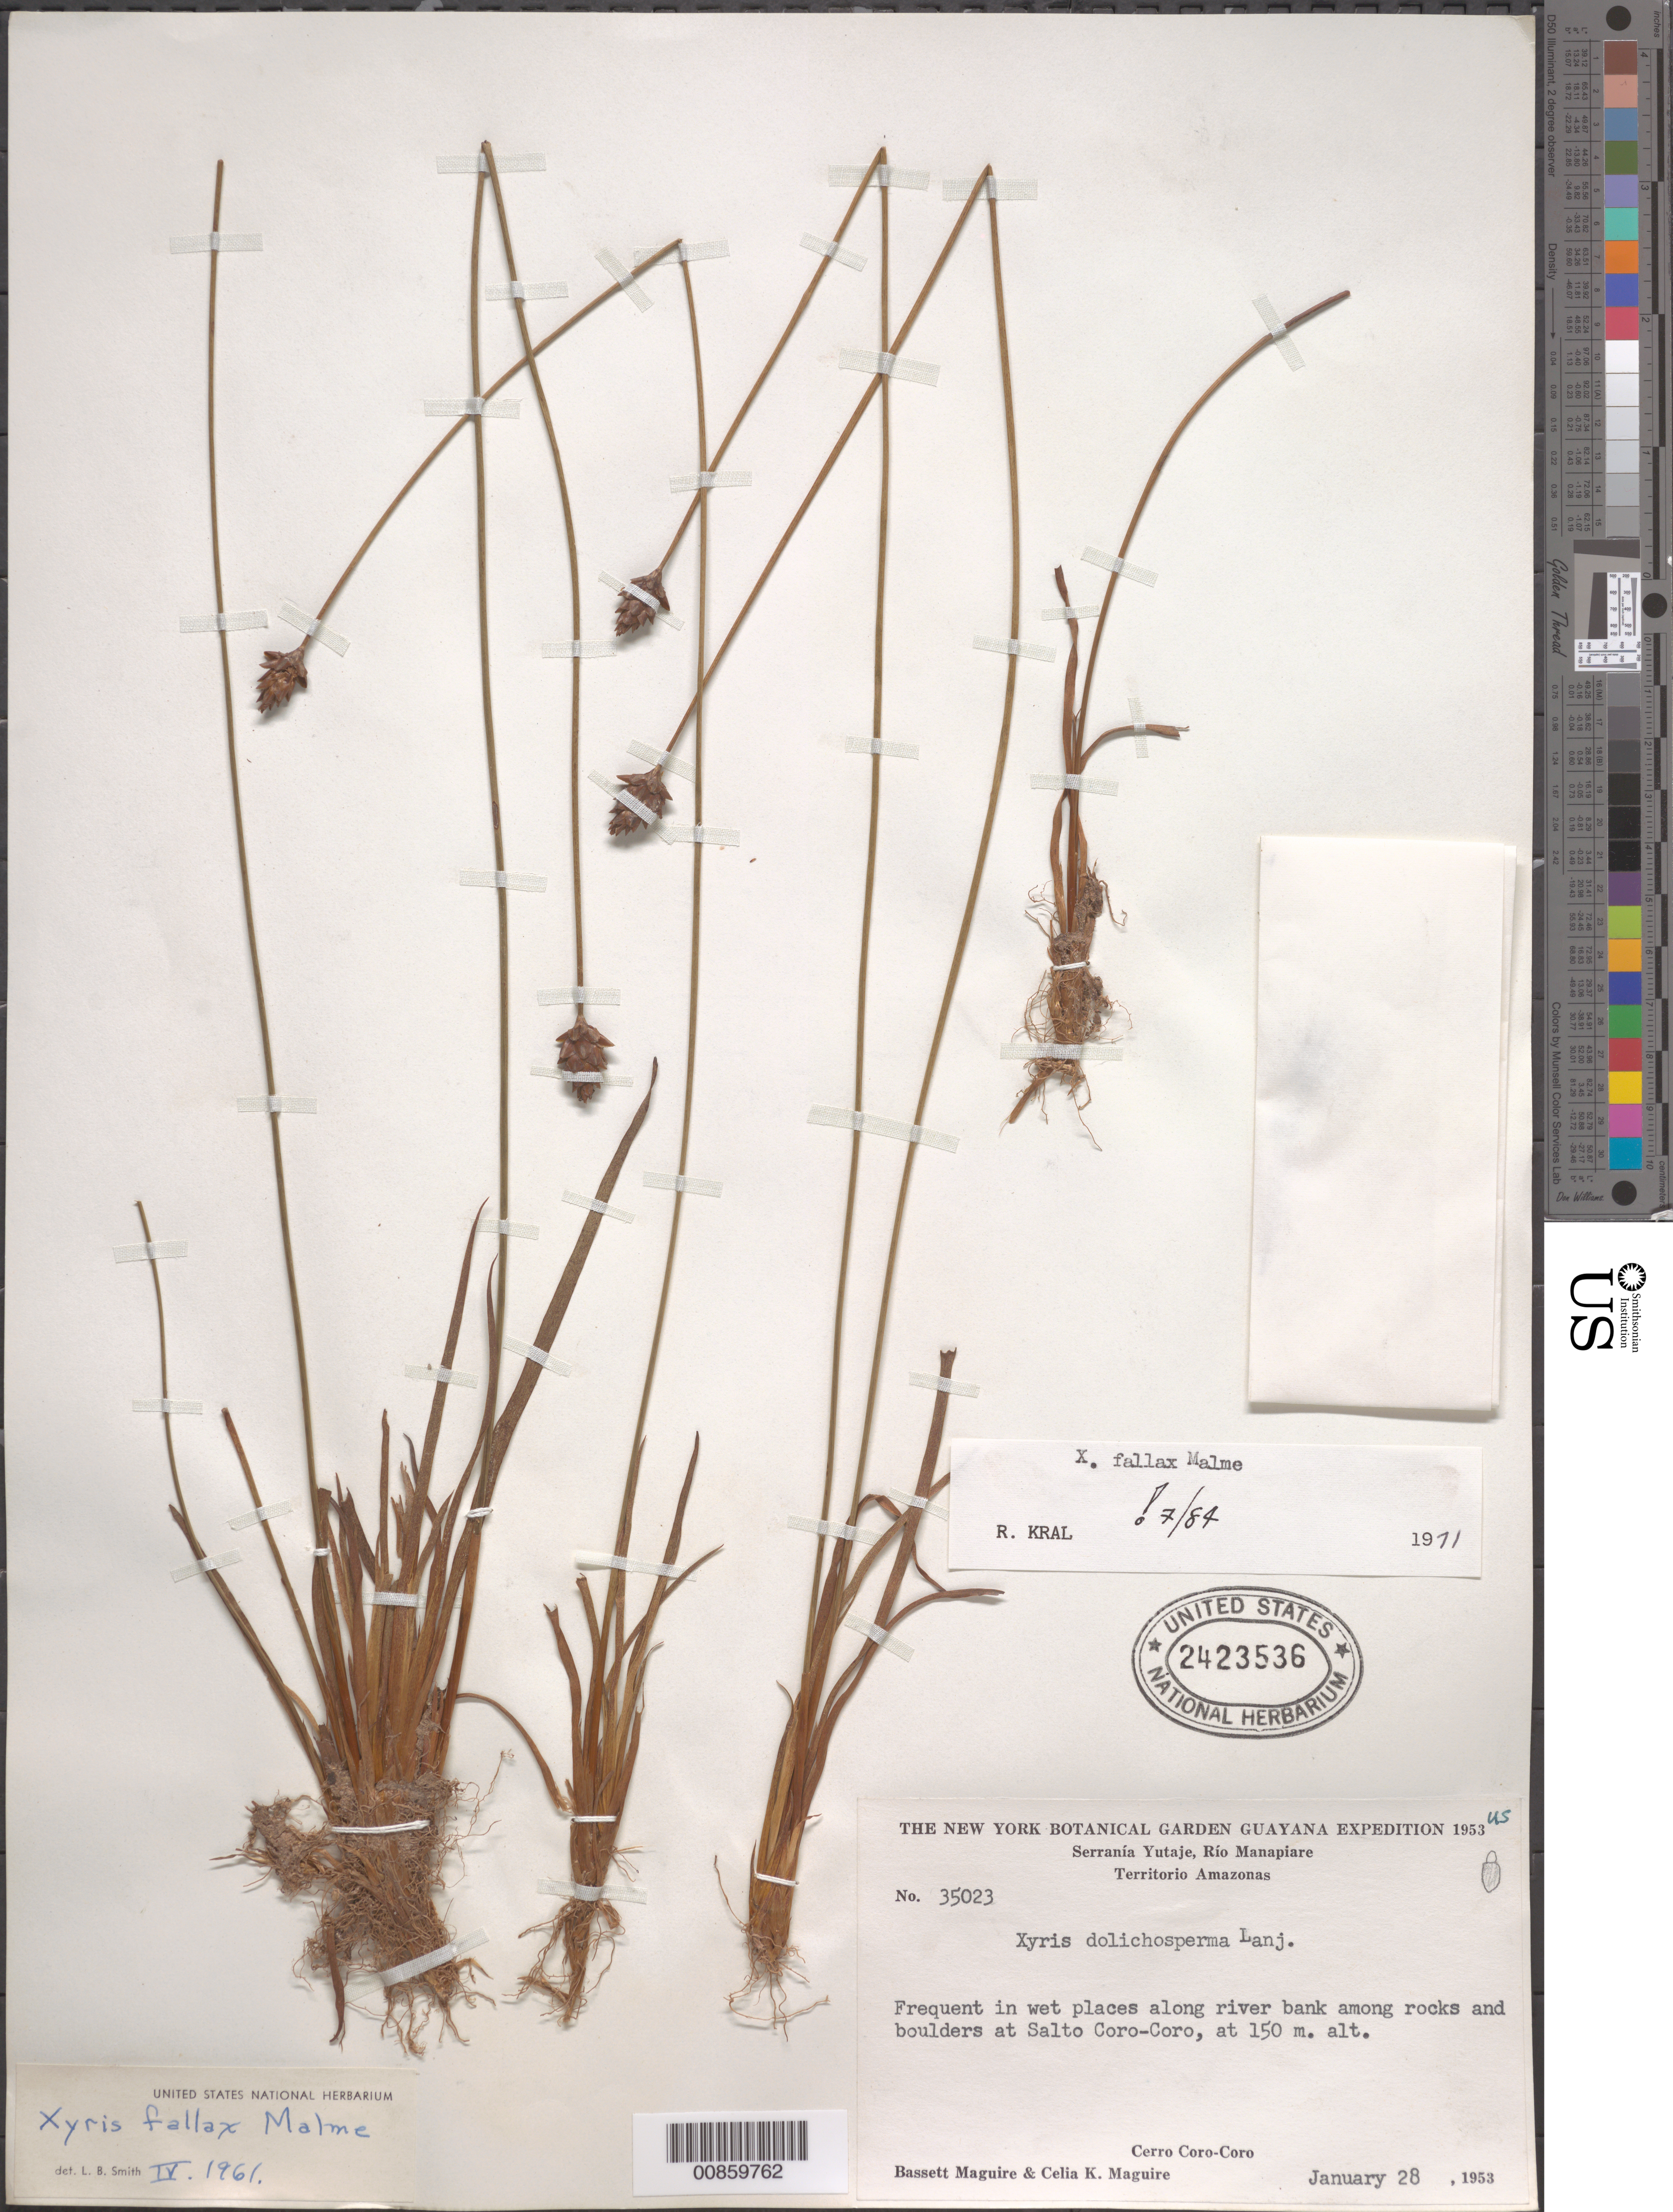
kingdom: Plantae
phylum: Tracheophyta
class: Liliopsida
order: Poales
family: Xyridaceae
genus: Xyris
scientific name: Xyris fallax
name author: Malme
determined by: Kral, Robert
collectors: B. Maguire & C. K. Maguire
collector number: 35023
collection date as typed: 28-Jan-53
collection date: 1953-01-28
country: Venezuela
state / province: Amazonas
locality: Serranía Yutajé, Río Manapiare, Salto Coro-Coro; Cerro Coro-Coro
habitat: Wet places along river bank among rocks and boulders.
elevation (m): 150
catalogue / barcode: US 2423536